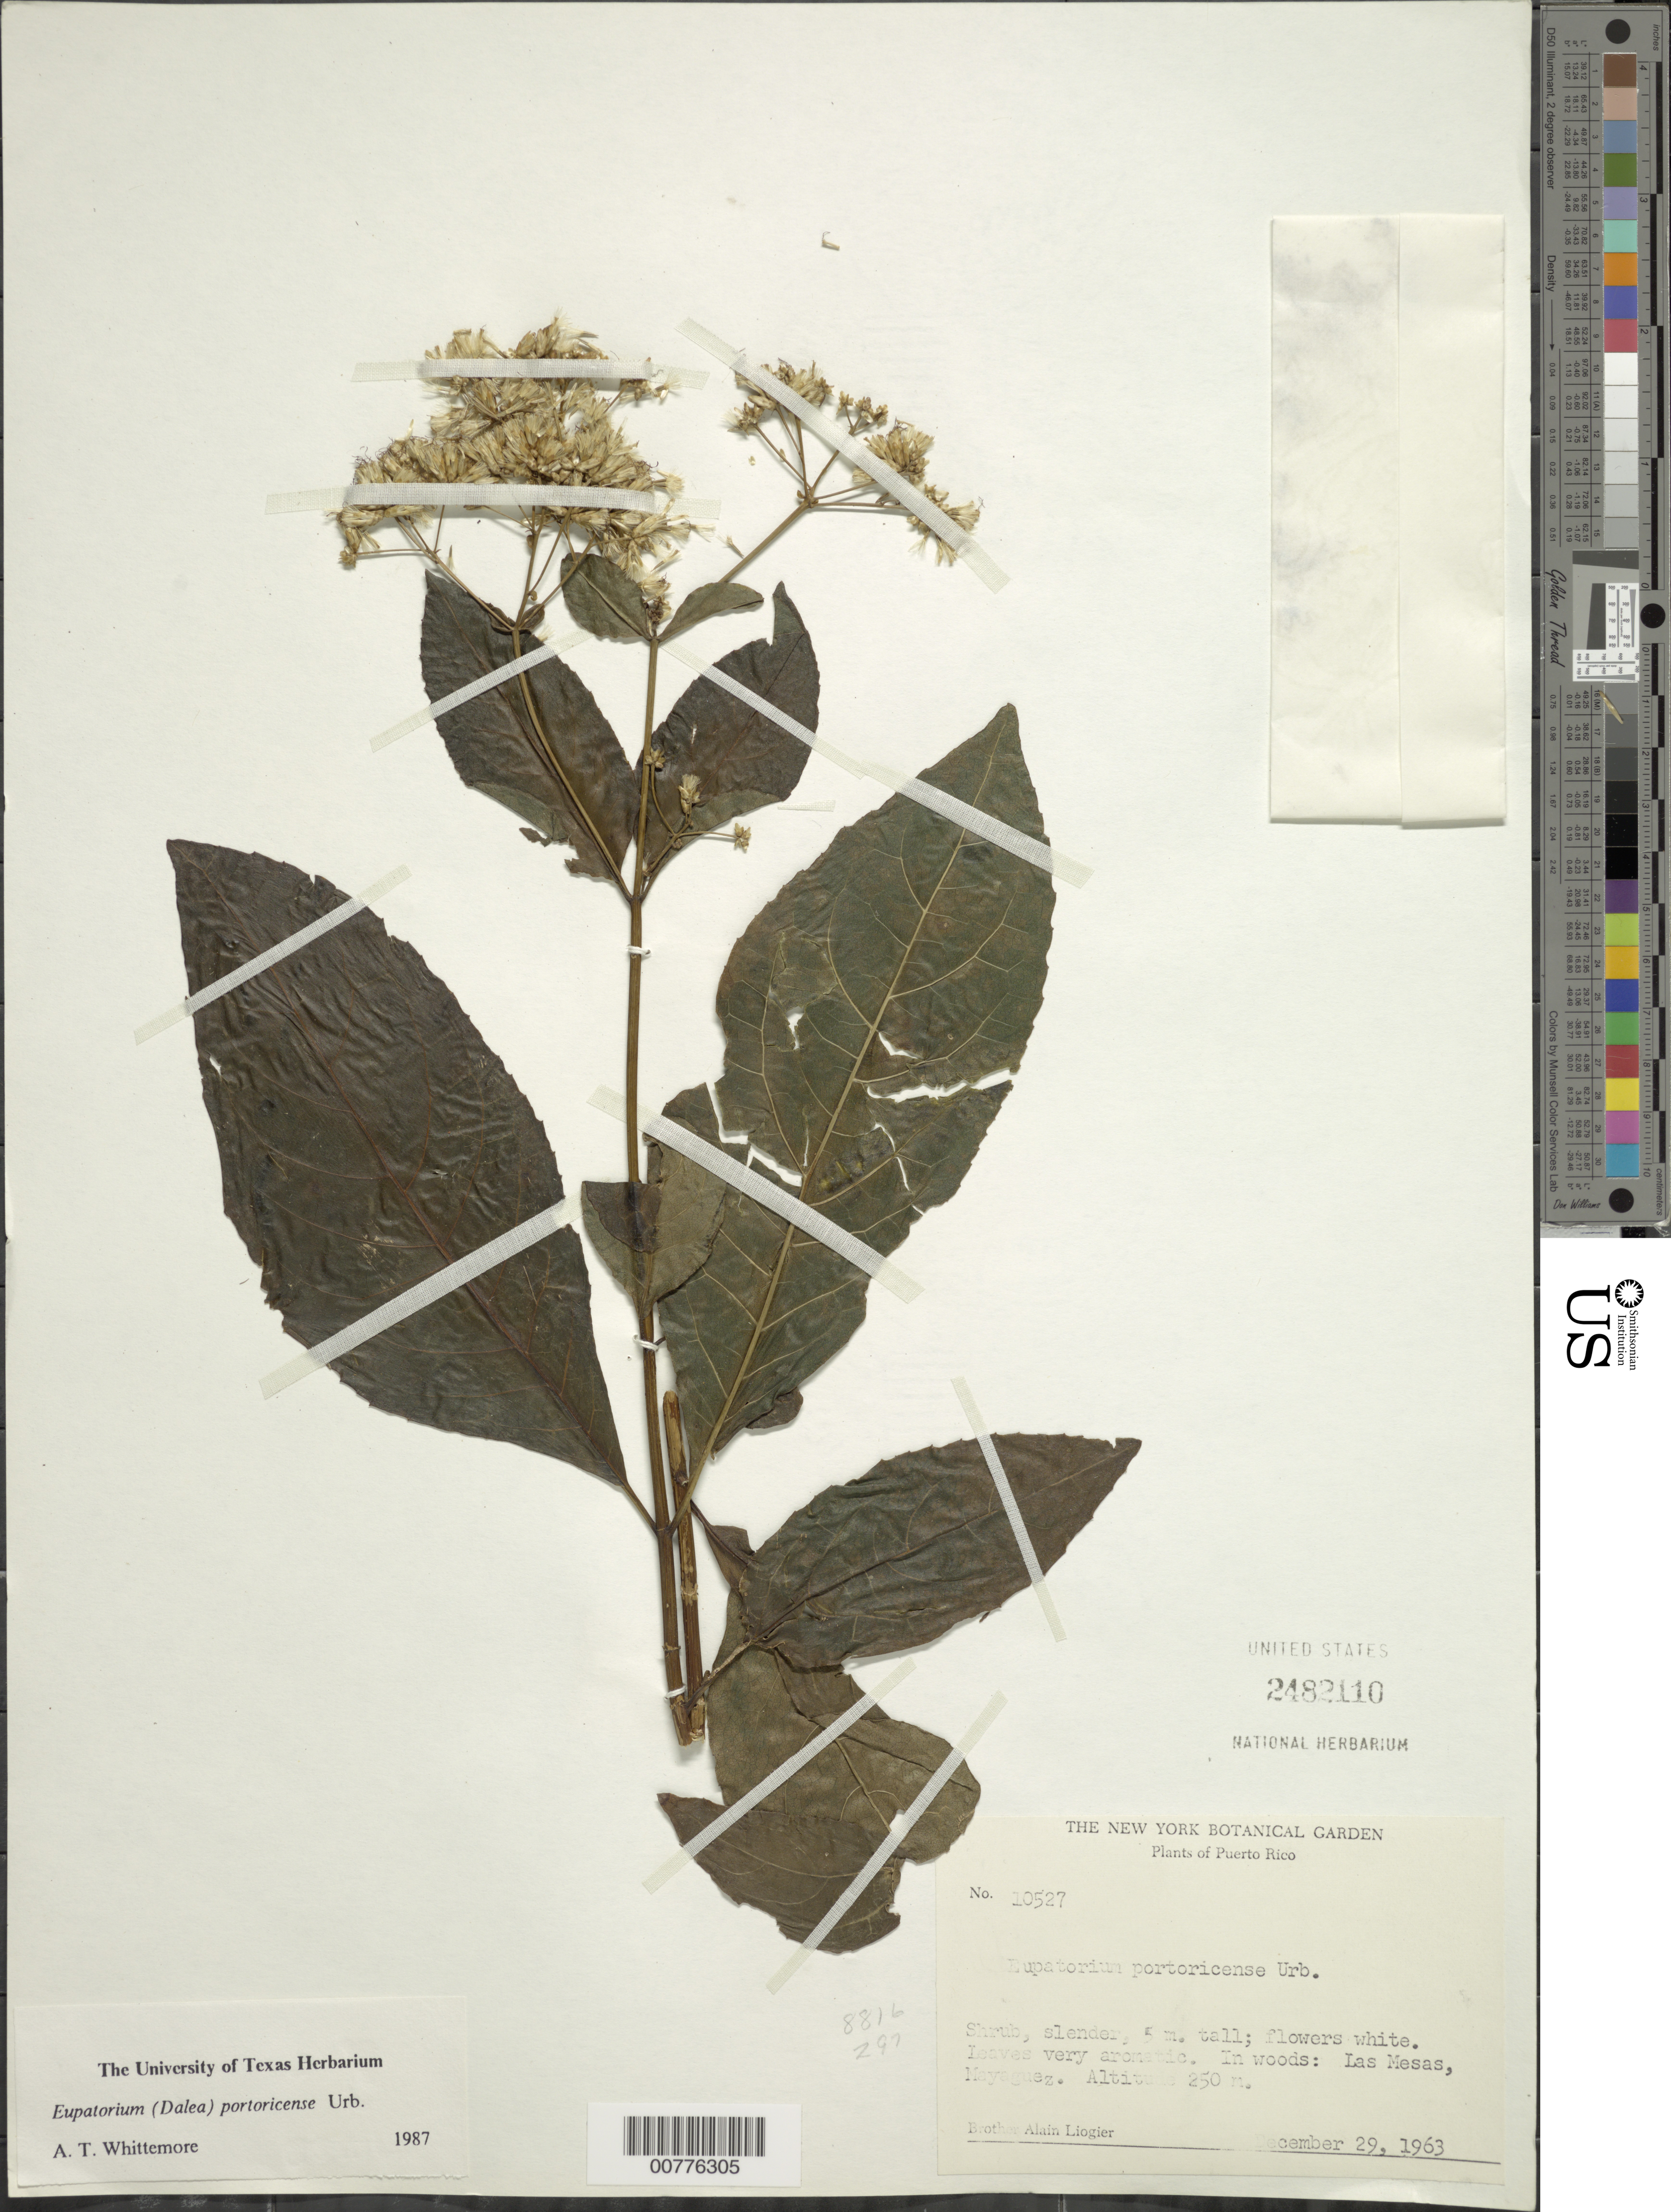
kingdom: Plantae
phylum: Tracheophyta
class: Magnoliopsida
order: Asterales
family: Asteraceae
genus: Critonia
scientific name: Critonia portoricensis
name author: (Urb.) Britton & P. Wilson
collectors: A. H. Liogier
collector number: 10527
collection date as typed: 29 Dec 1963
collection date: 1963-12-29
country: Puerto Rico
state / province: Mayagüez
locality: Las Mesas, Mayaguez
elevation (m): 250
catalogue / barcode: US 2482110